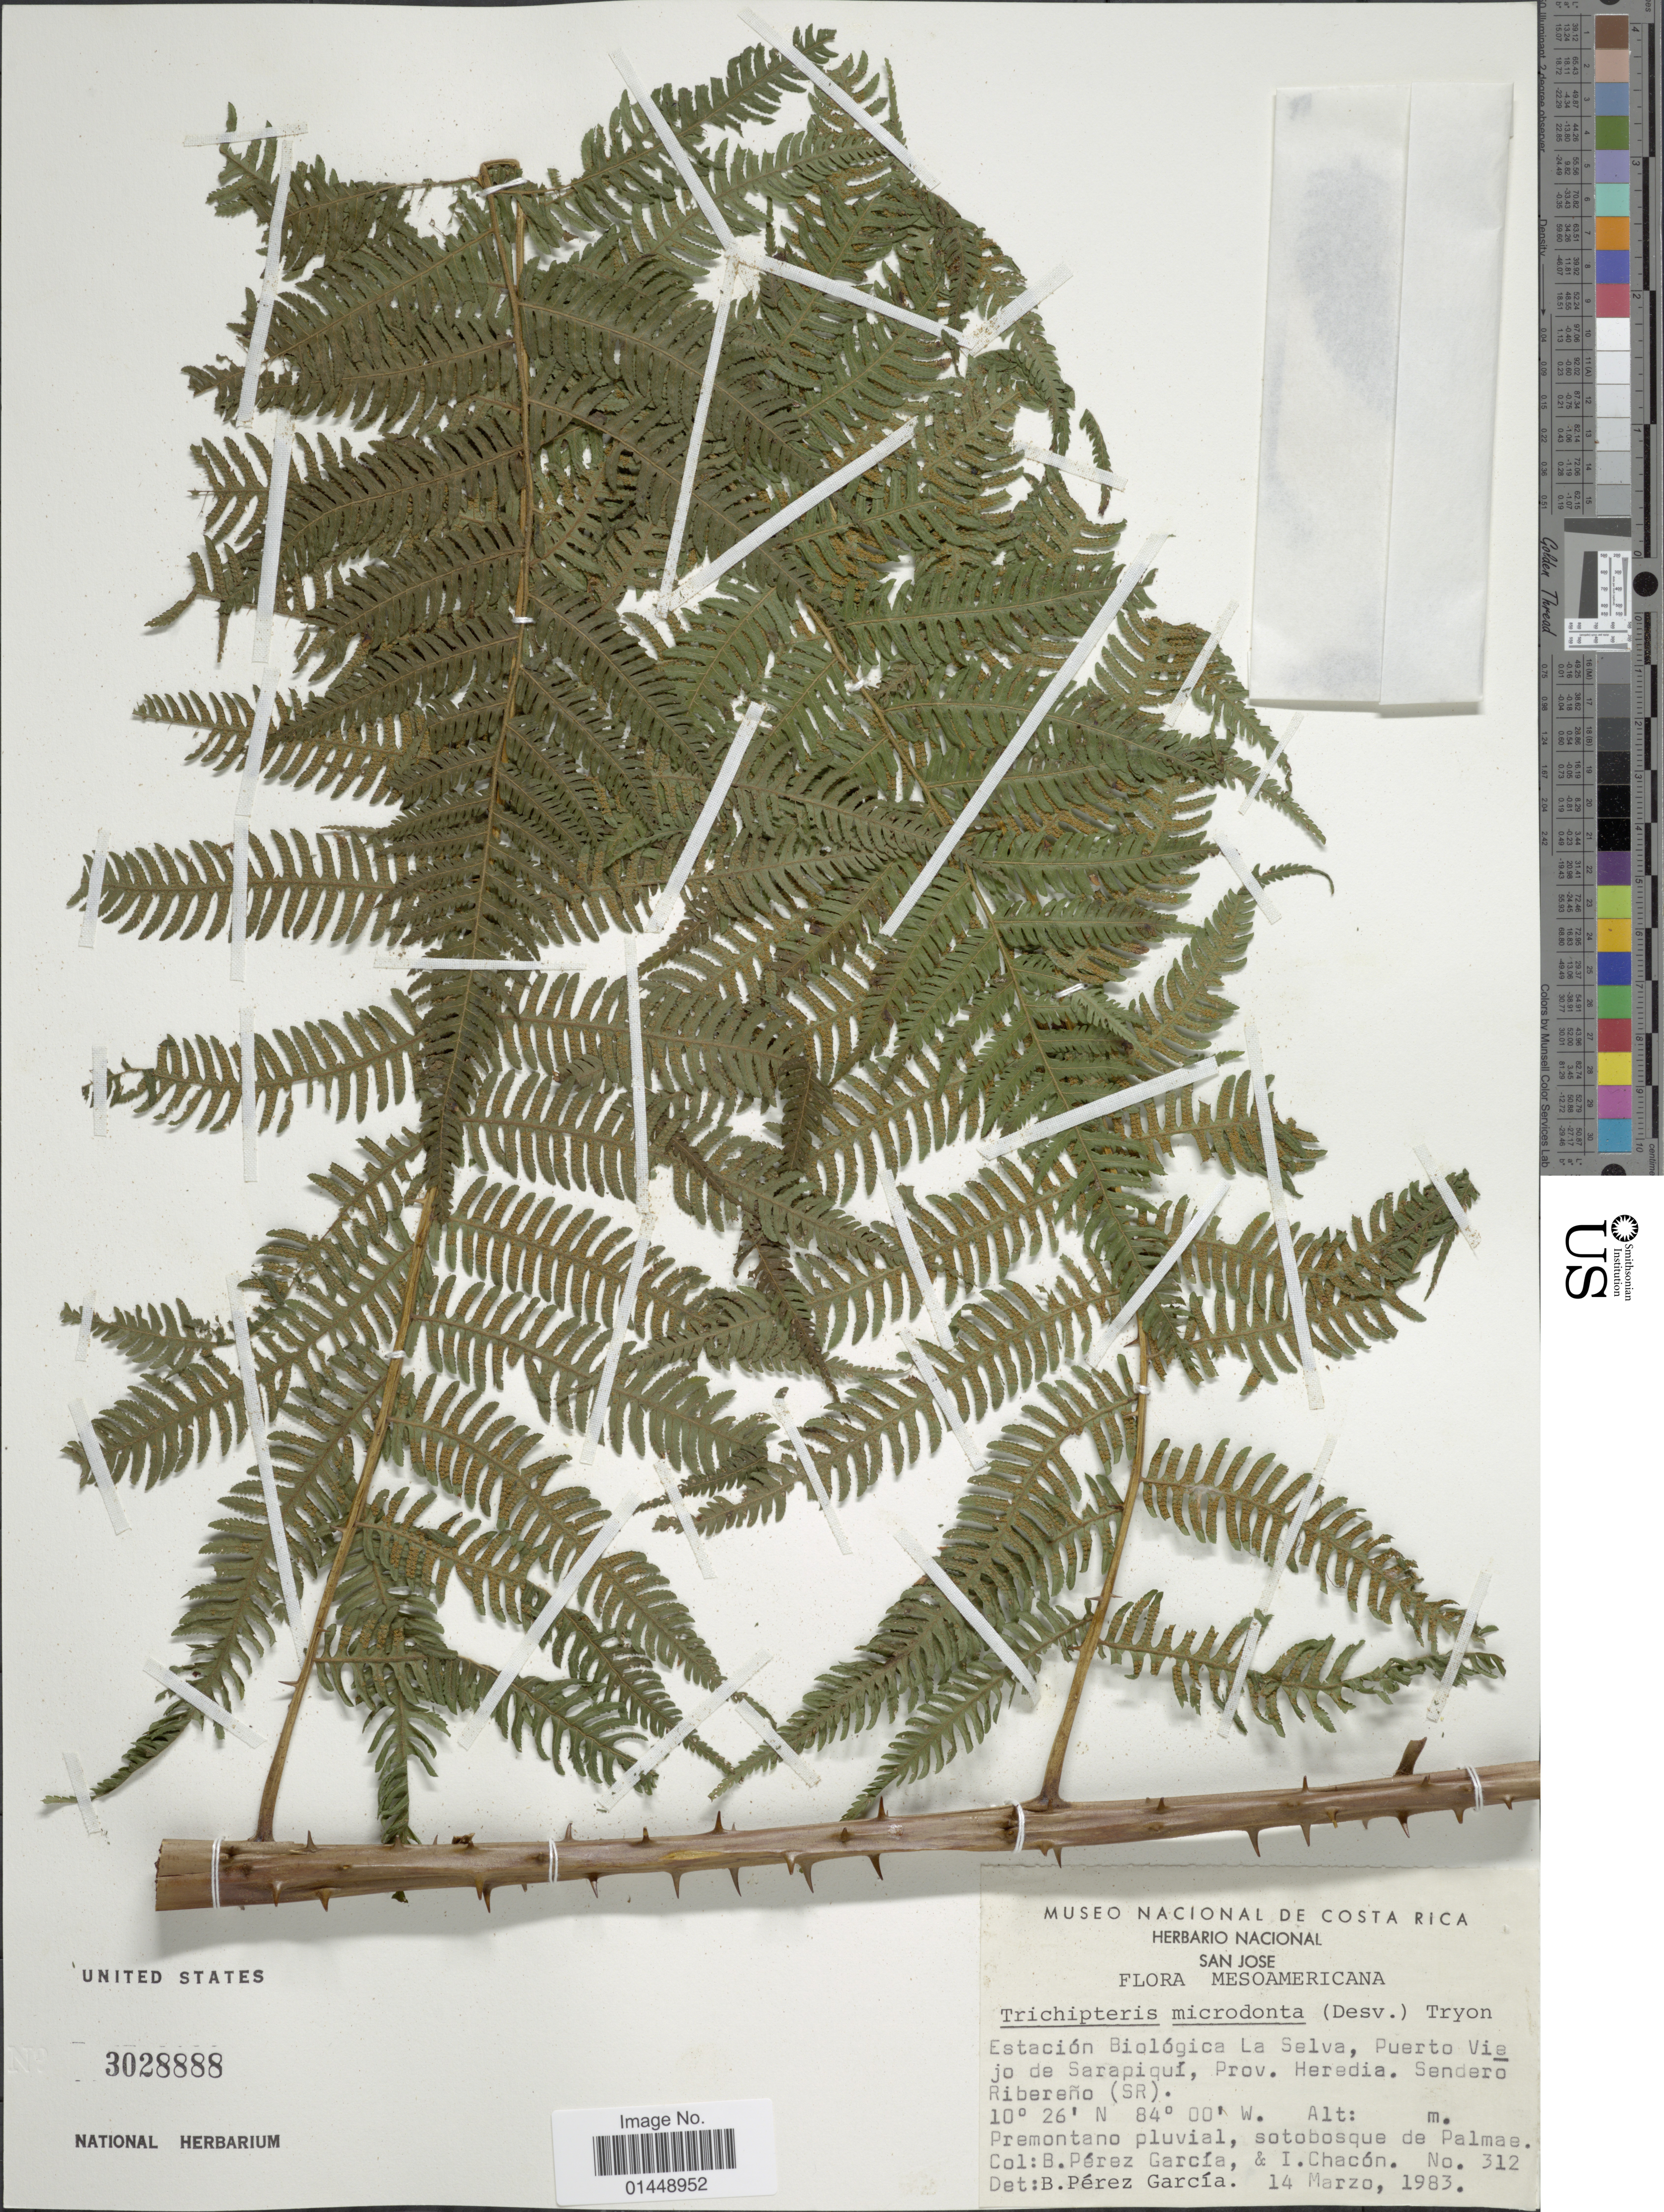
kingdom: Plantae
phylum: Tracheophyta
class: Polypodiopsida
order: Cyatheales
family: Cyatheaceae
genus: Cyathea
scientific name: Cyathea microdonta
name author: (Desv.) Domin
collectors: B. Perez G. & I. Chacón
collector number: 312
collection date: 1983-03-14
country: Costa Rica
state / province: Heredia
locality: Estación Biológica La Selva, Puerto Viejo de Sarapiquí, Prov. Heredia. Sendero Ribereño (SR)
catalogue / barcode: US 3028888